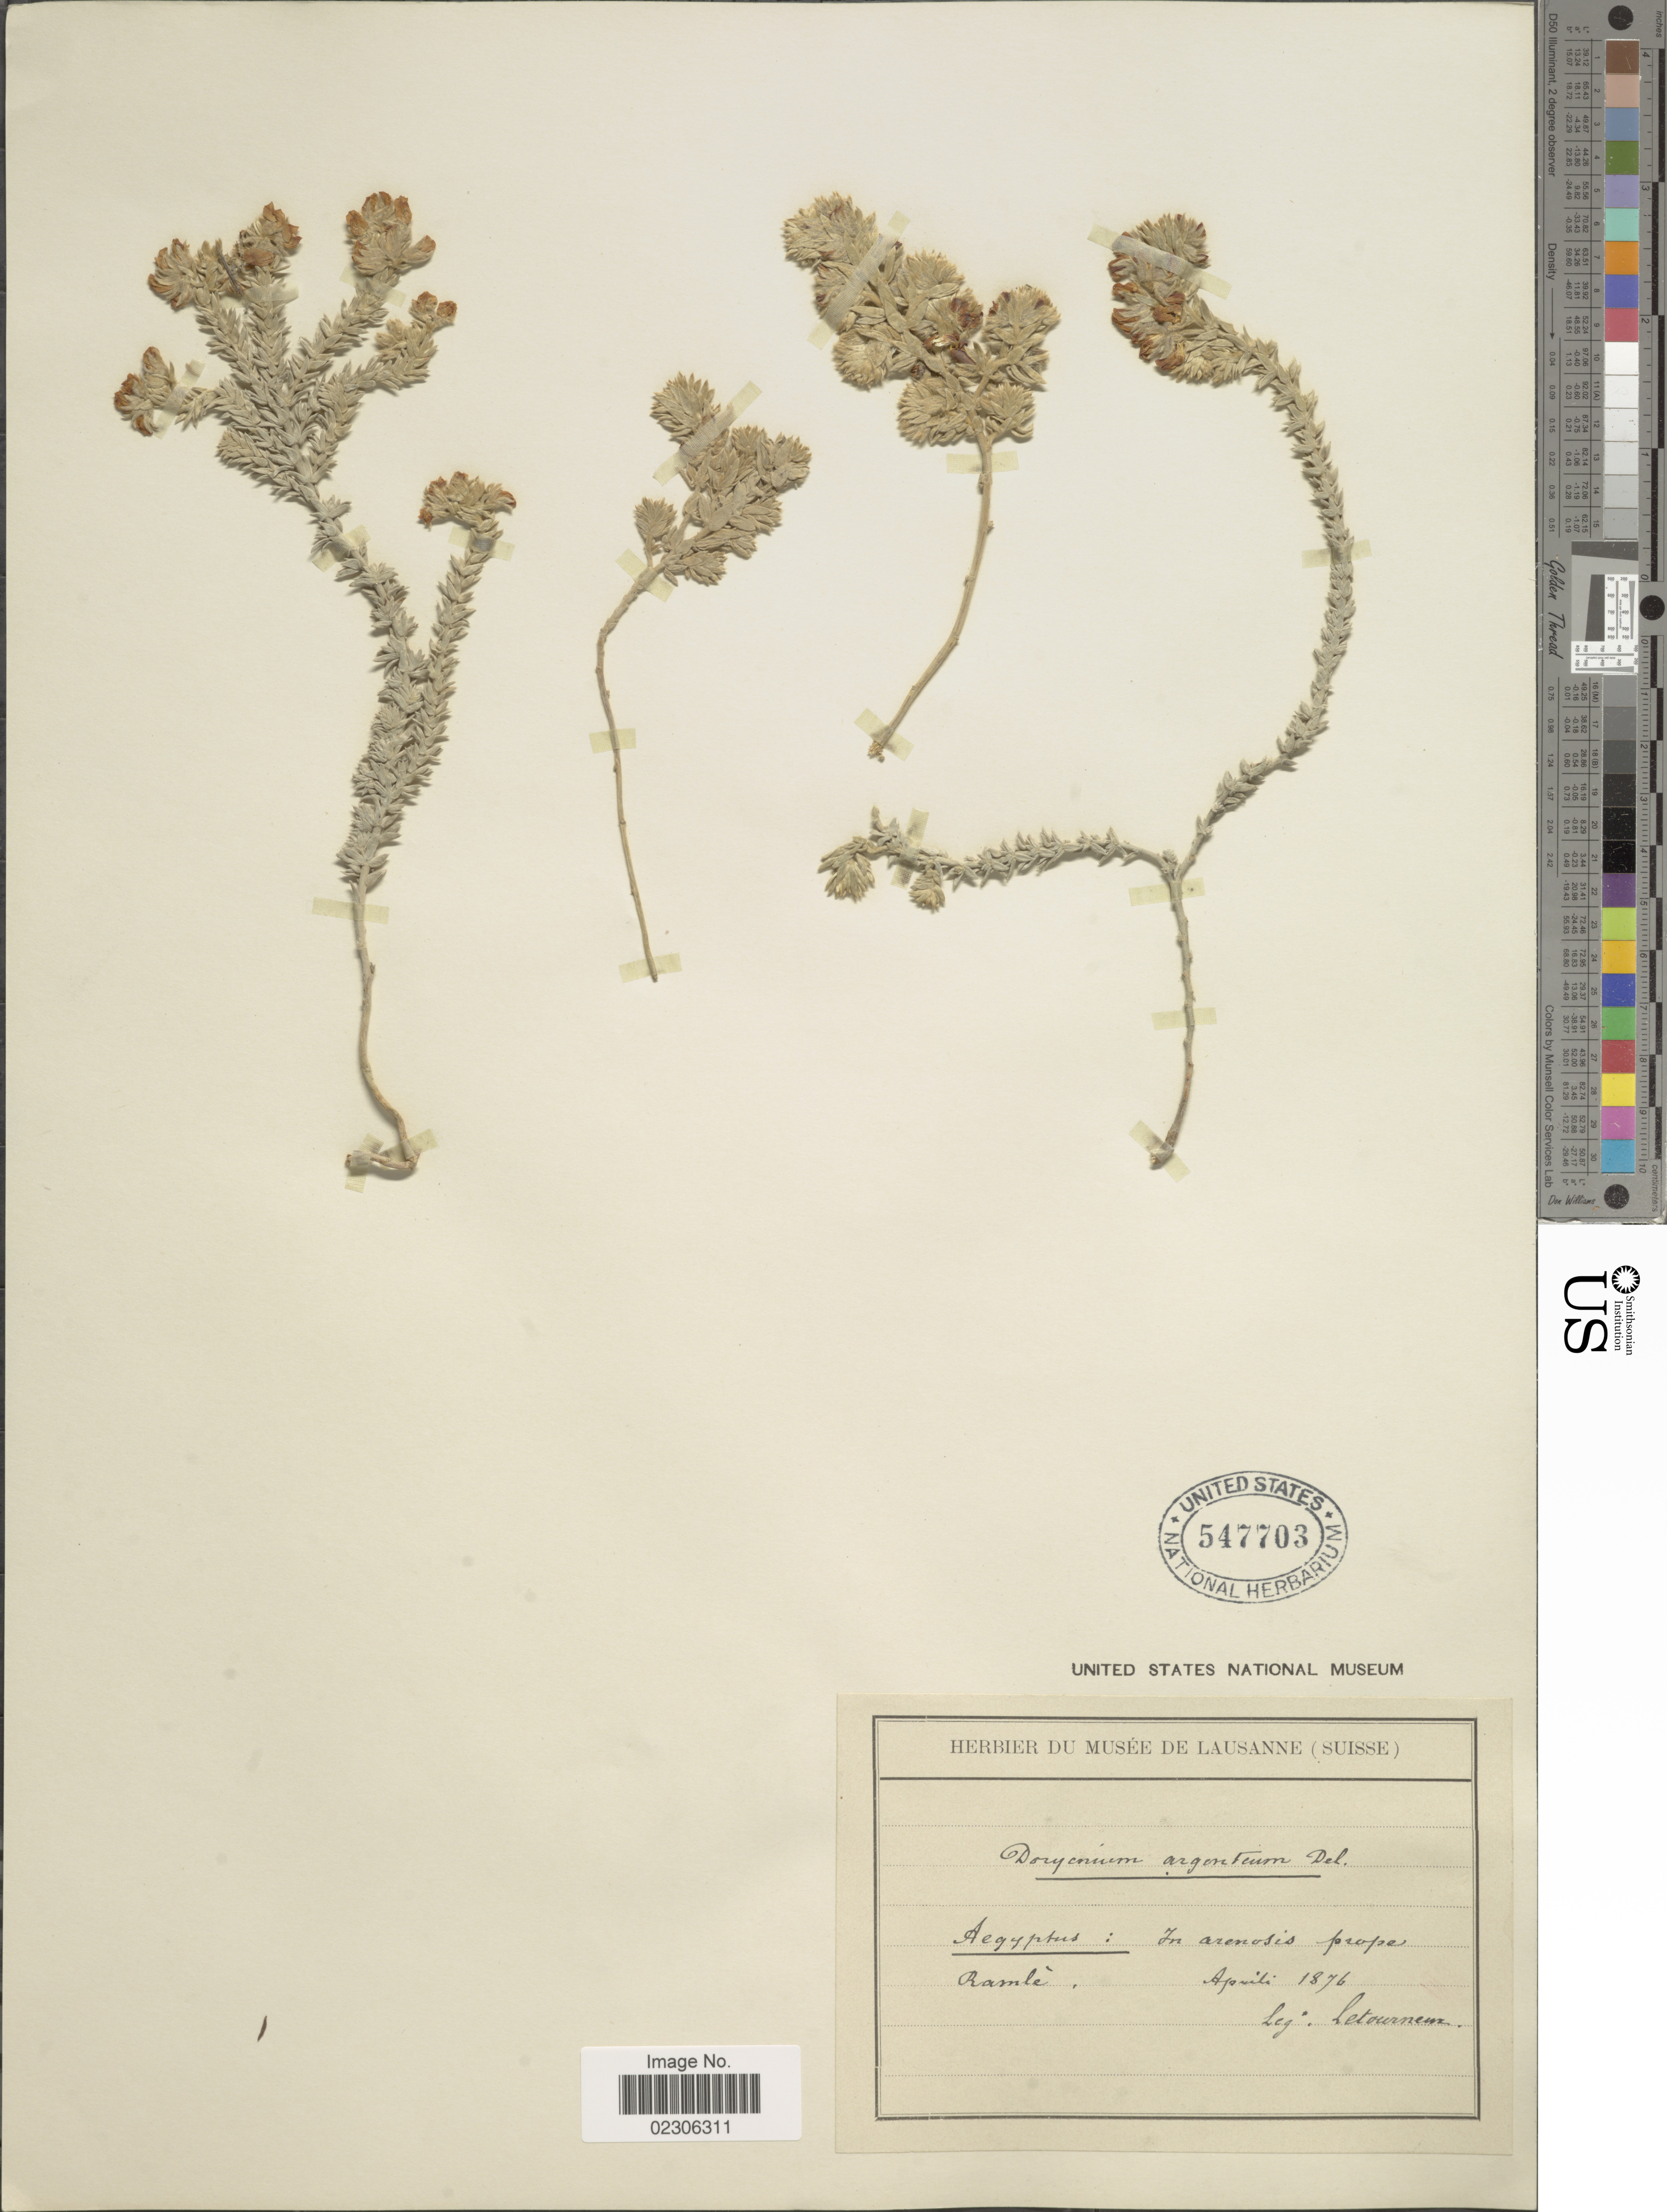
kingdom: Plantae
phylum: Tracheophyta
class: Magnoliopsida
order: Fabales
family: Fabaceae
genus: Dorycnium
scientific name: Dorycnium argenteum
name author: Delile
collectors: Letourneux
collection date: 1876-04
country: Egypt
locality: Aegyptus: In arenosis prope Ramle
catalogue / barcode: US 547703